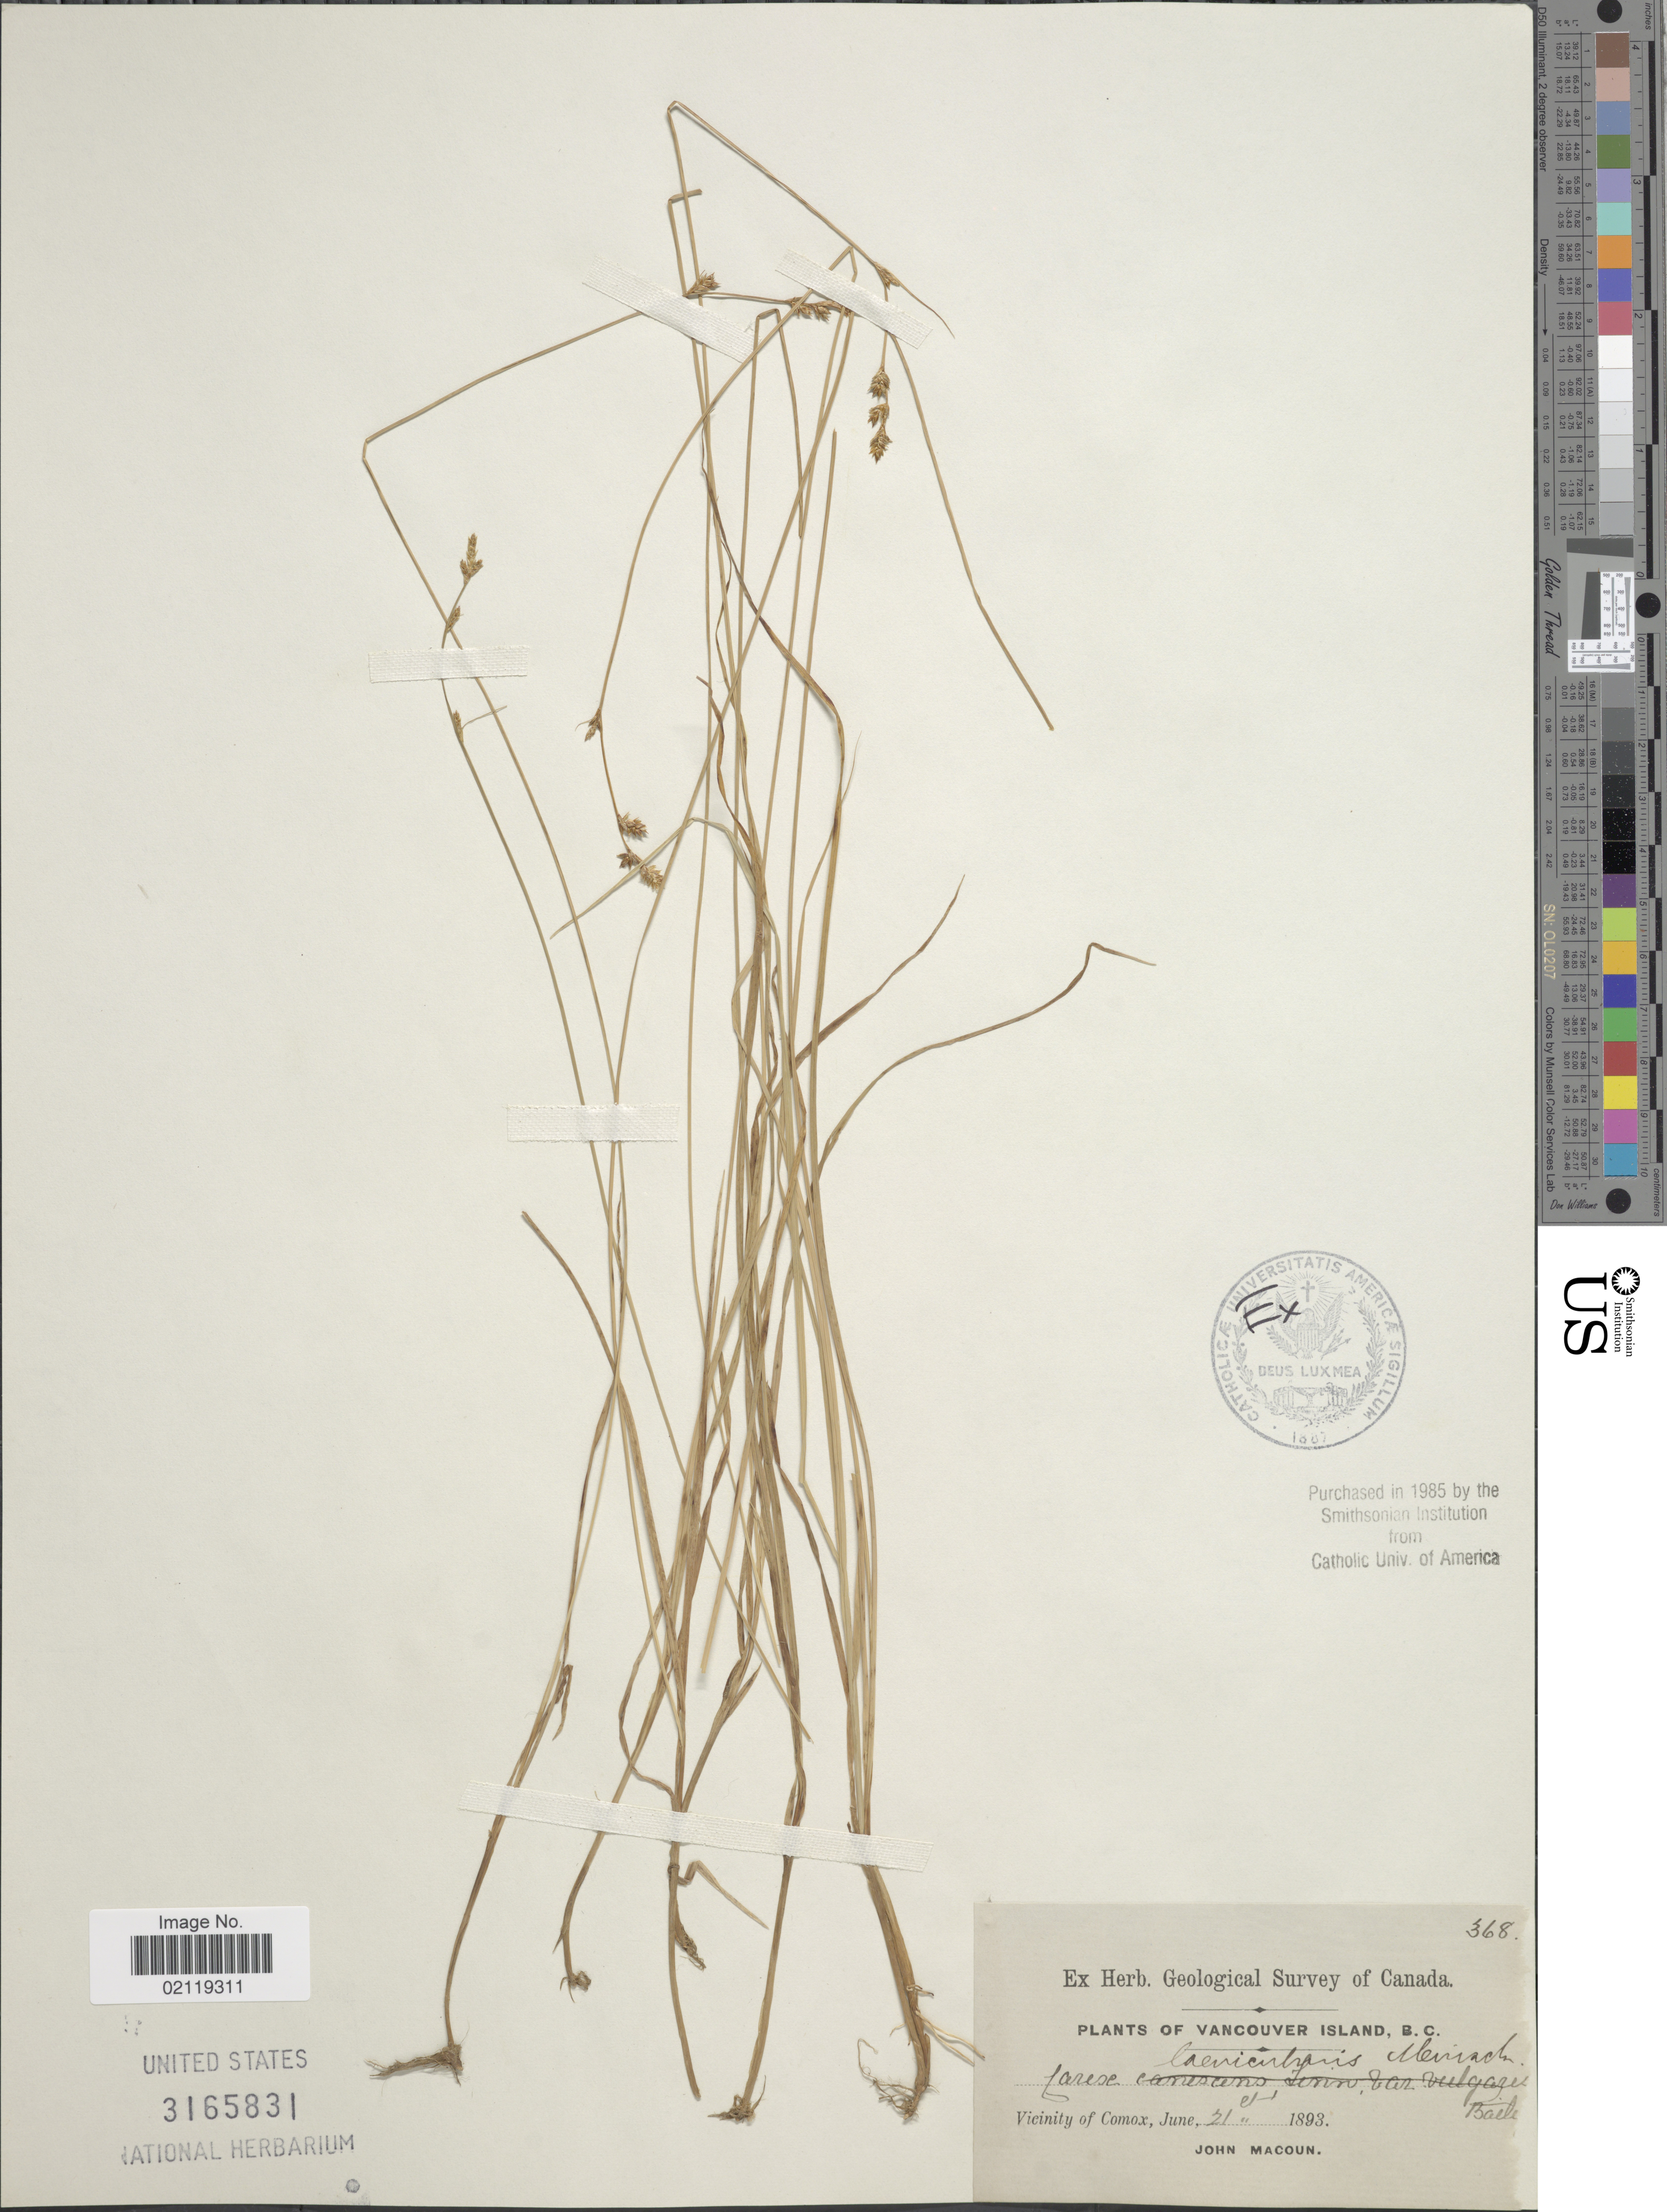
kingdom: Plantae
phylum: Tracheophyta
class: Liliopsida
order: Poales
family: Cyperaceae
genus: Carex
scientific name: Carex laeviculmis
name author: Meinsh.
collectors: J. Macoun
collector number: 368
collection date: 1893-06-21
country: Canada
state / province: British Columbia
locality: Vancouver Island, Vicinity of Comox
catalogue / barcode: US 3165831